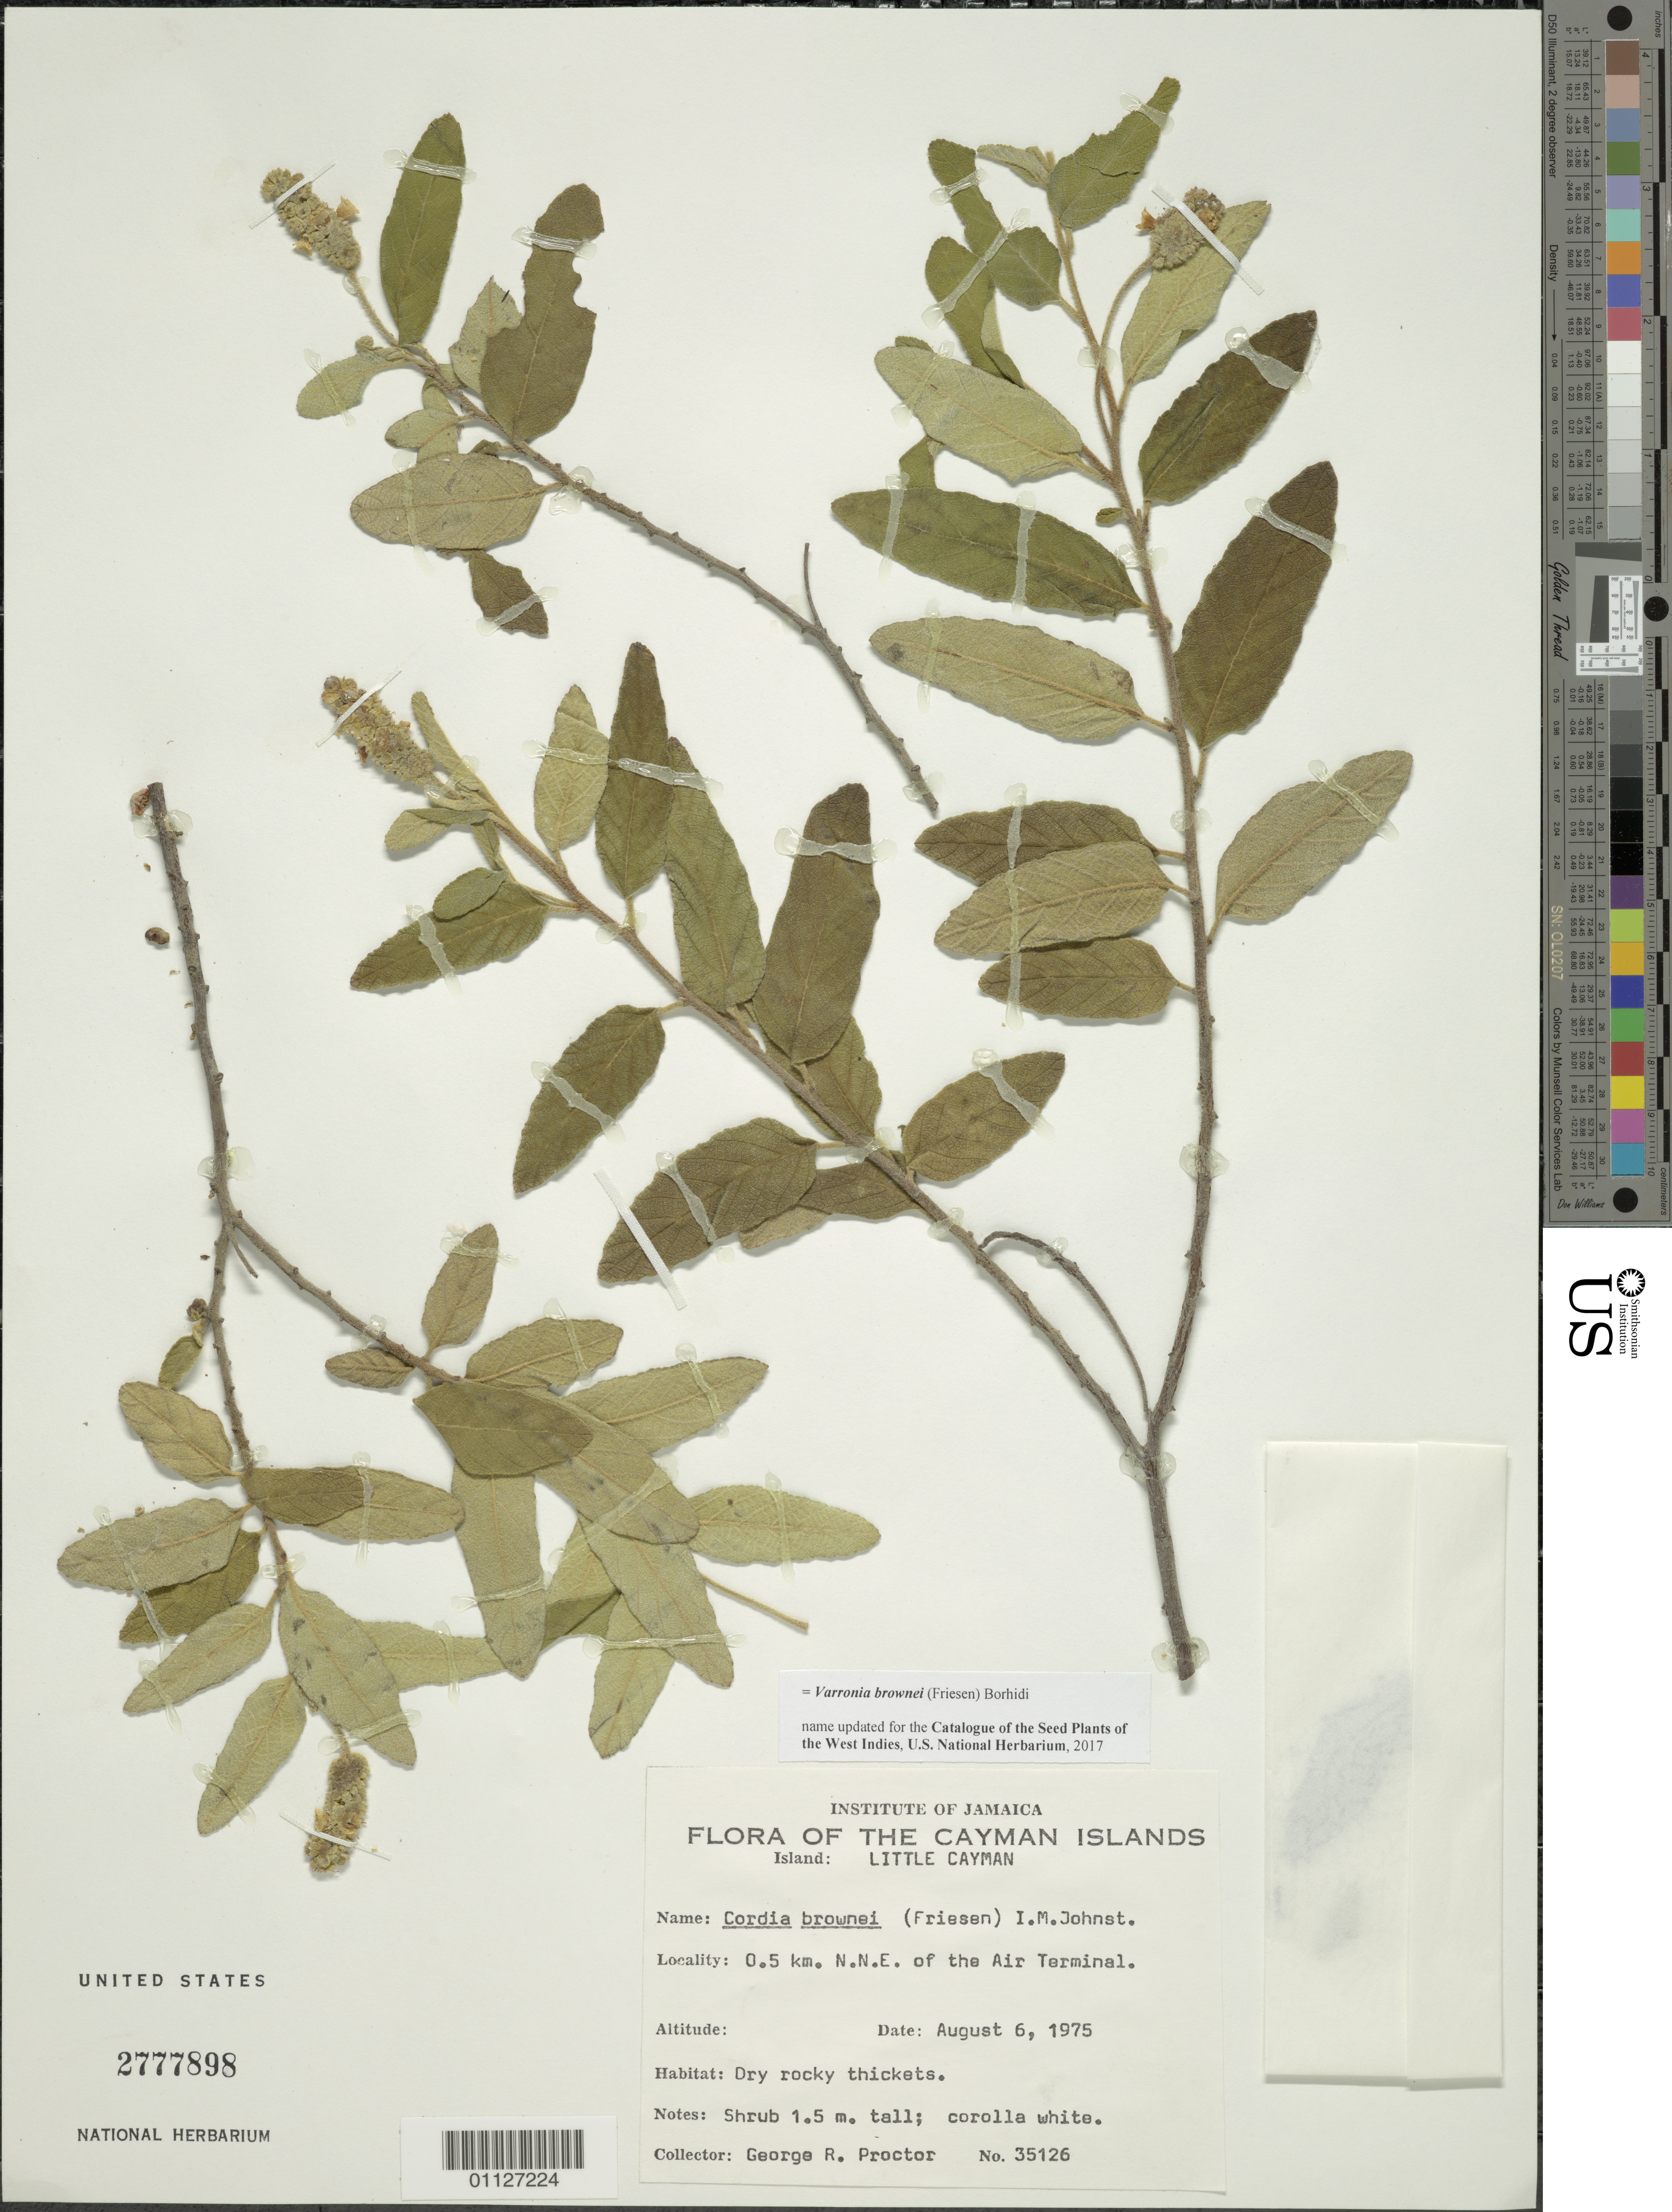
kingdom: Plantae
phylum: Tracheophyta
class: Magnoliopsida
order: Boraginales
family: Cordiaceae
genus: Varronia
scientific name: Varronia brownei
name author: (Friesen) Borhidi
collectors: G. R. Proctor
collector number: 35126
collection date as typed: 06 Aug 1975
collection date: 1975-08-06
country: Cayman Islands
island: Little Cayman I.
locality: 0.5 km NNE of the Air Terminal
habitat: dry rocky thickets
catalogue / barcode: US 2777898